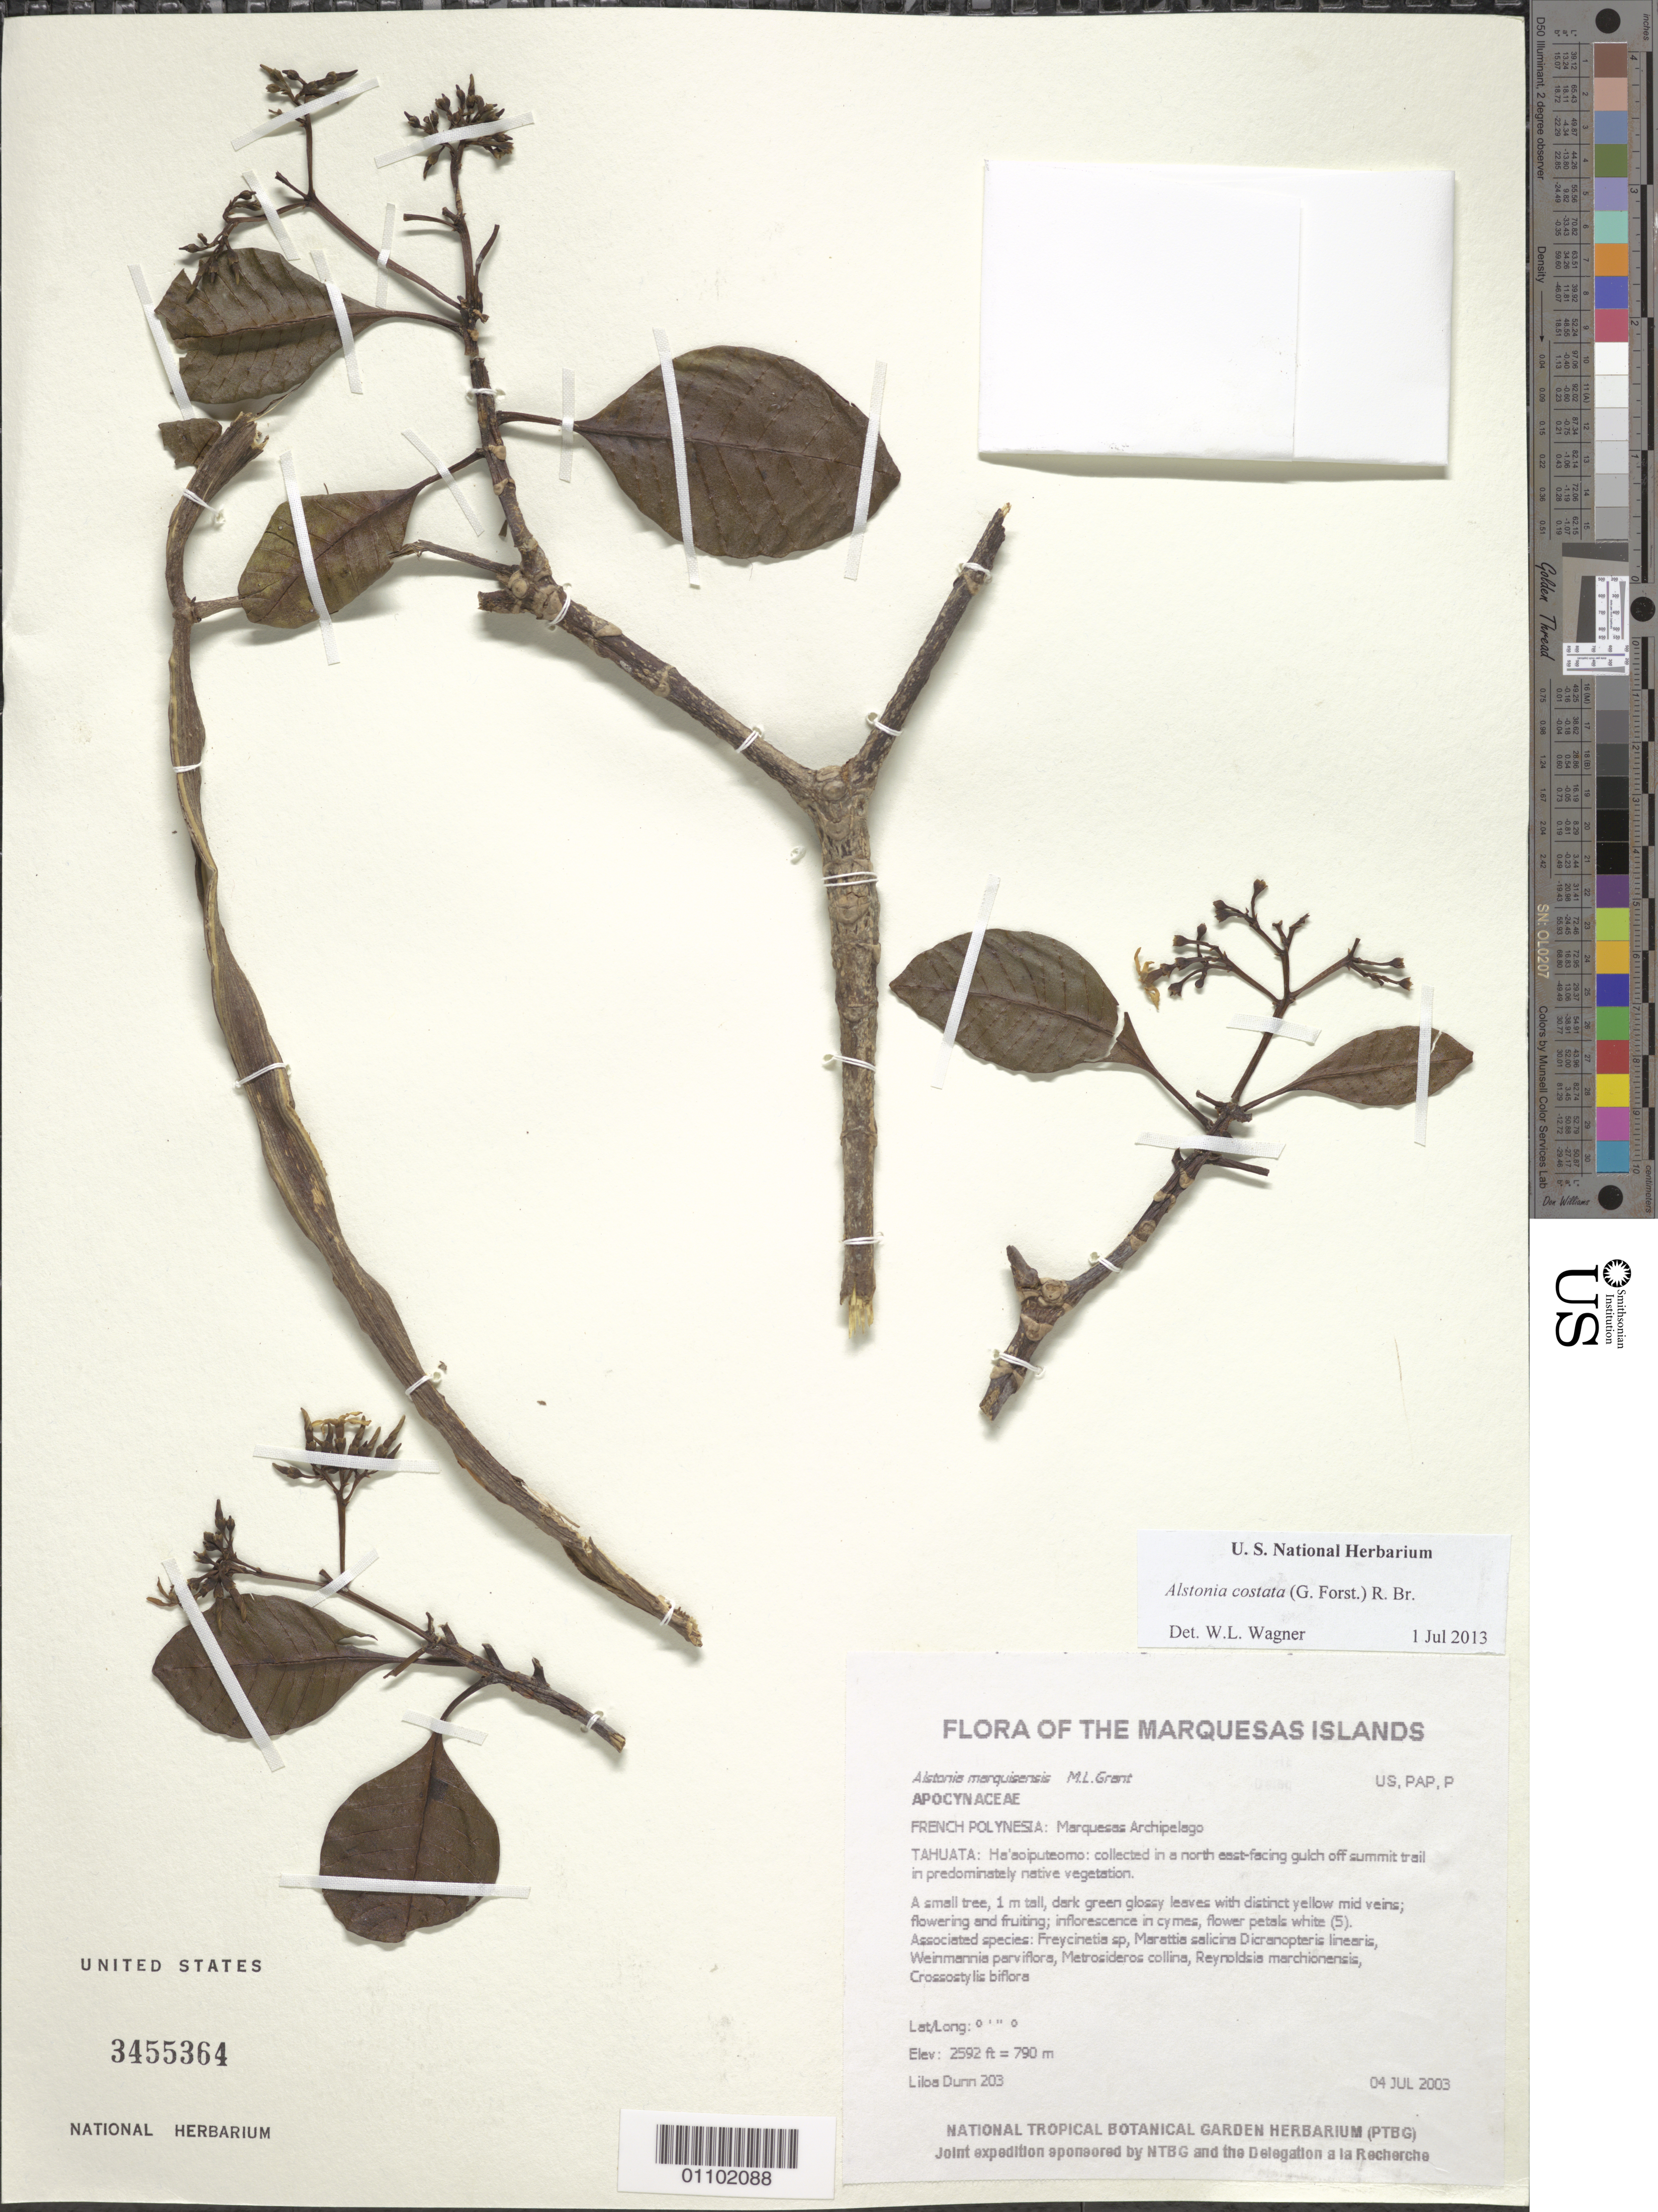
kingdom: Plantae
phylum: Tracheophyta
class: Magnoliopsida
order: Gentianales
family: Apocynaceae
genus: Alstonia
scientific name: Alstonia costata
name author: (G. Forst.) R. Br.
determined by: Lorence, David H., (PTBG), National Tropical Botanical Garden (UNITED STATES)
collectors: L. Dunn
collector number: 203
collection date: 2003-07-04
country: French Polynesia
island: Tahuata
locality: Ha'aoiputeomo: collected in a north east-facing gulch off summit trail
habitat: In predominately native vegetation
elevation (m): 790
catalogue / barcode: US 3455364